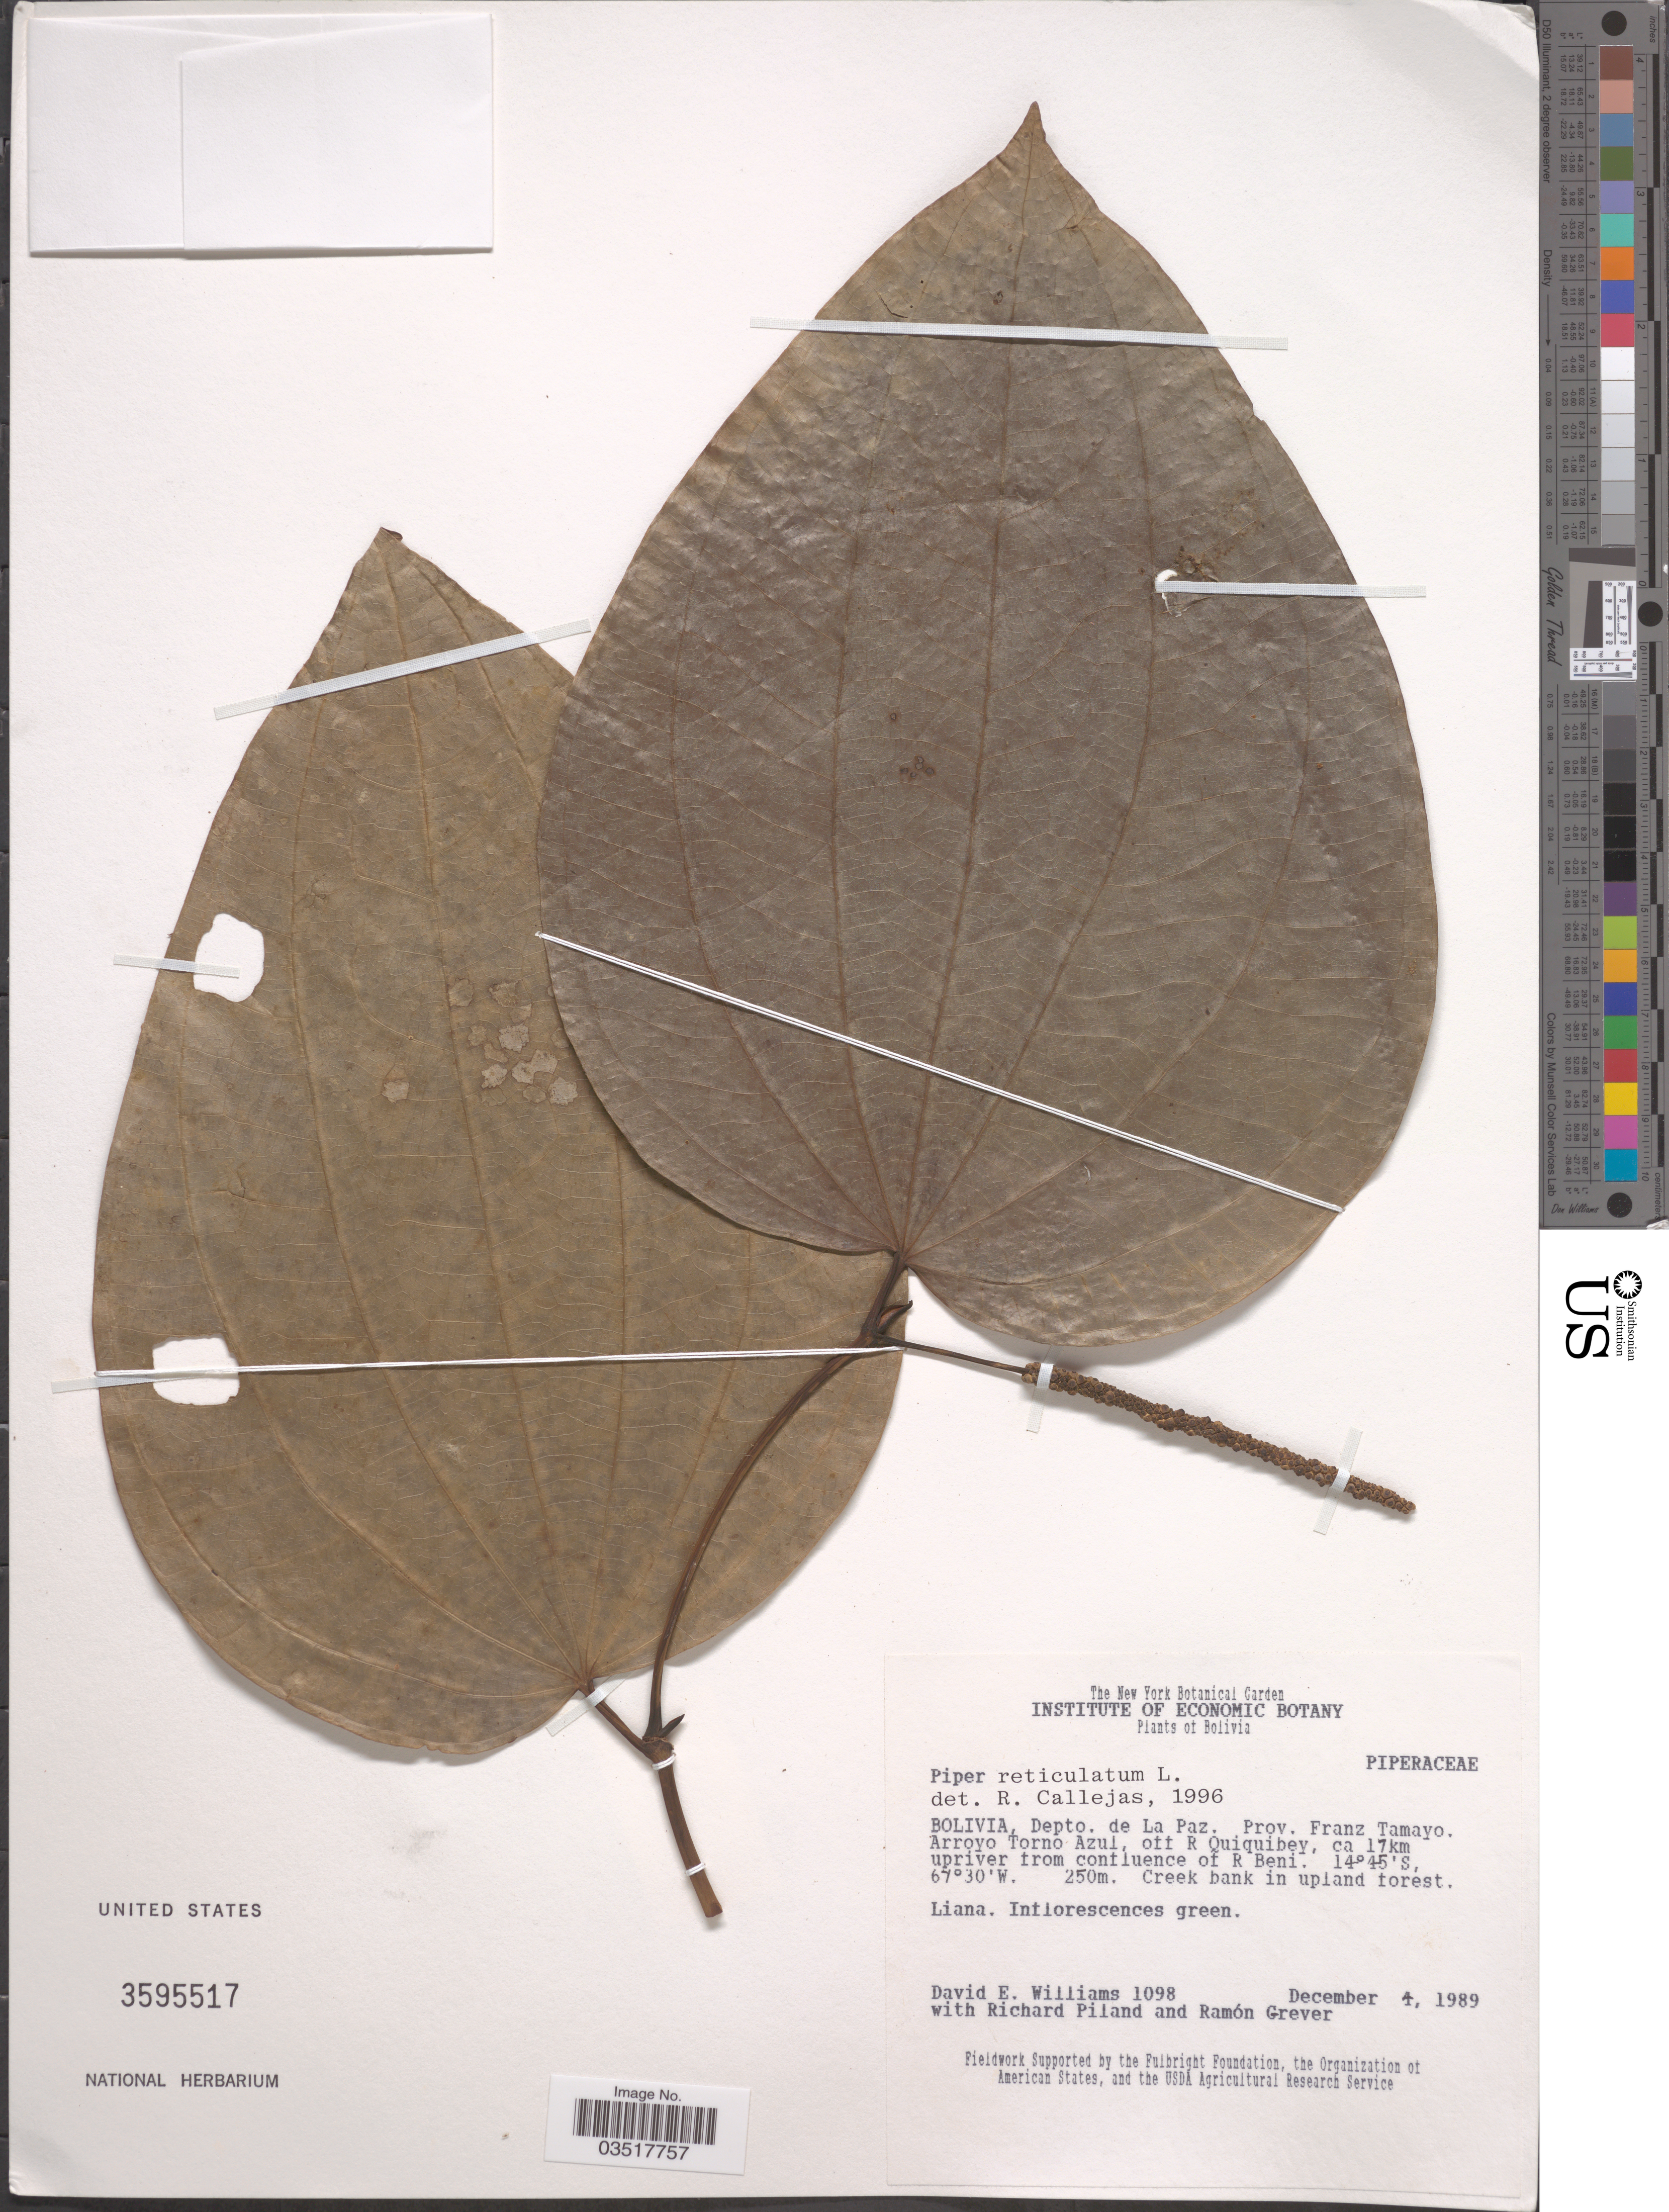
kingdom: Plantae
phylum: Tracheophyta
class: Magnoliopsida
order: Piperales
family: Piperaceae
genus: Piper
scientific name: Piper reticulatum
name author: L.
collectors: D. E. Williams, R. Piland & R. Grever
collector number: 1098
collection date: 1989-12-04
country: Bolivia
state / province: La Paz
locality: Depto. de La Paz. Prov. Franz Tamayo. Arroyo Tornu Azul, off R Quiquibey, ca 17km upriver from confluence of R Beni.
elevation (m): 250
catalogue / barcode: US 3595517